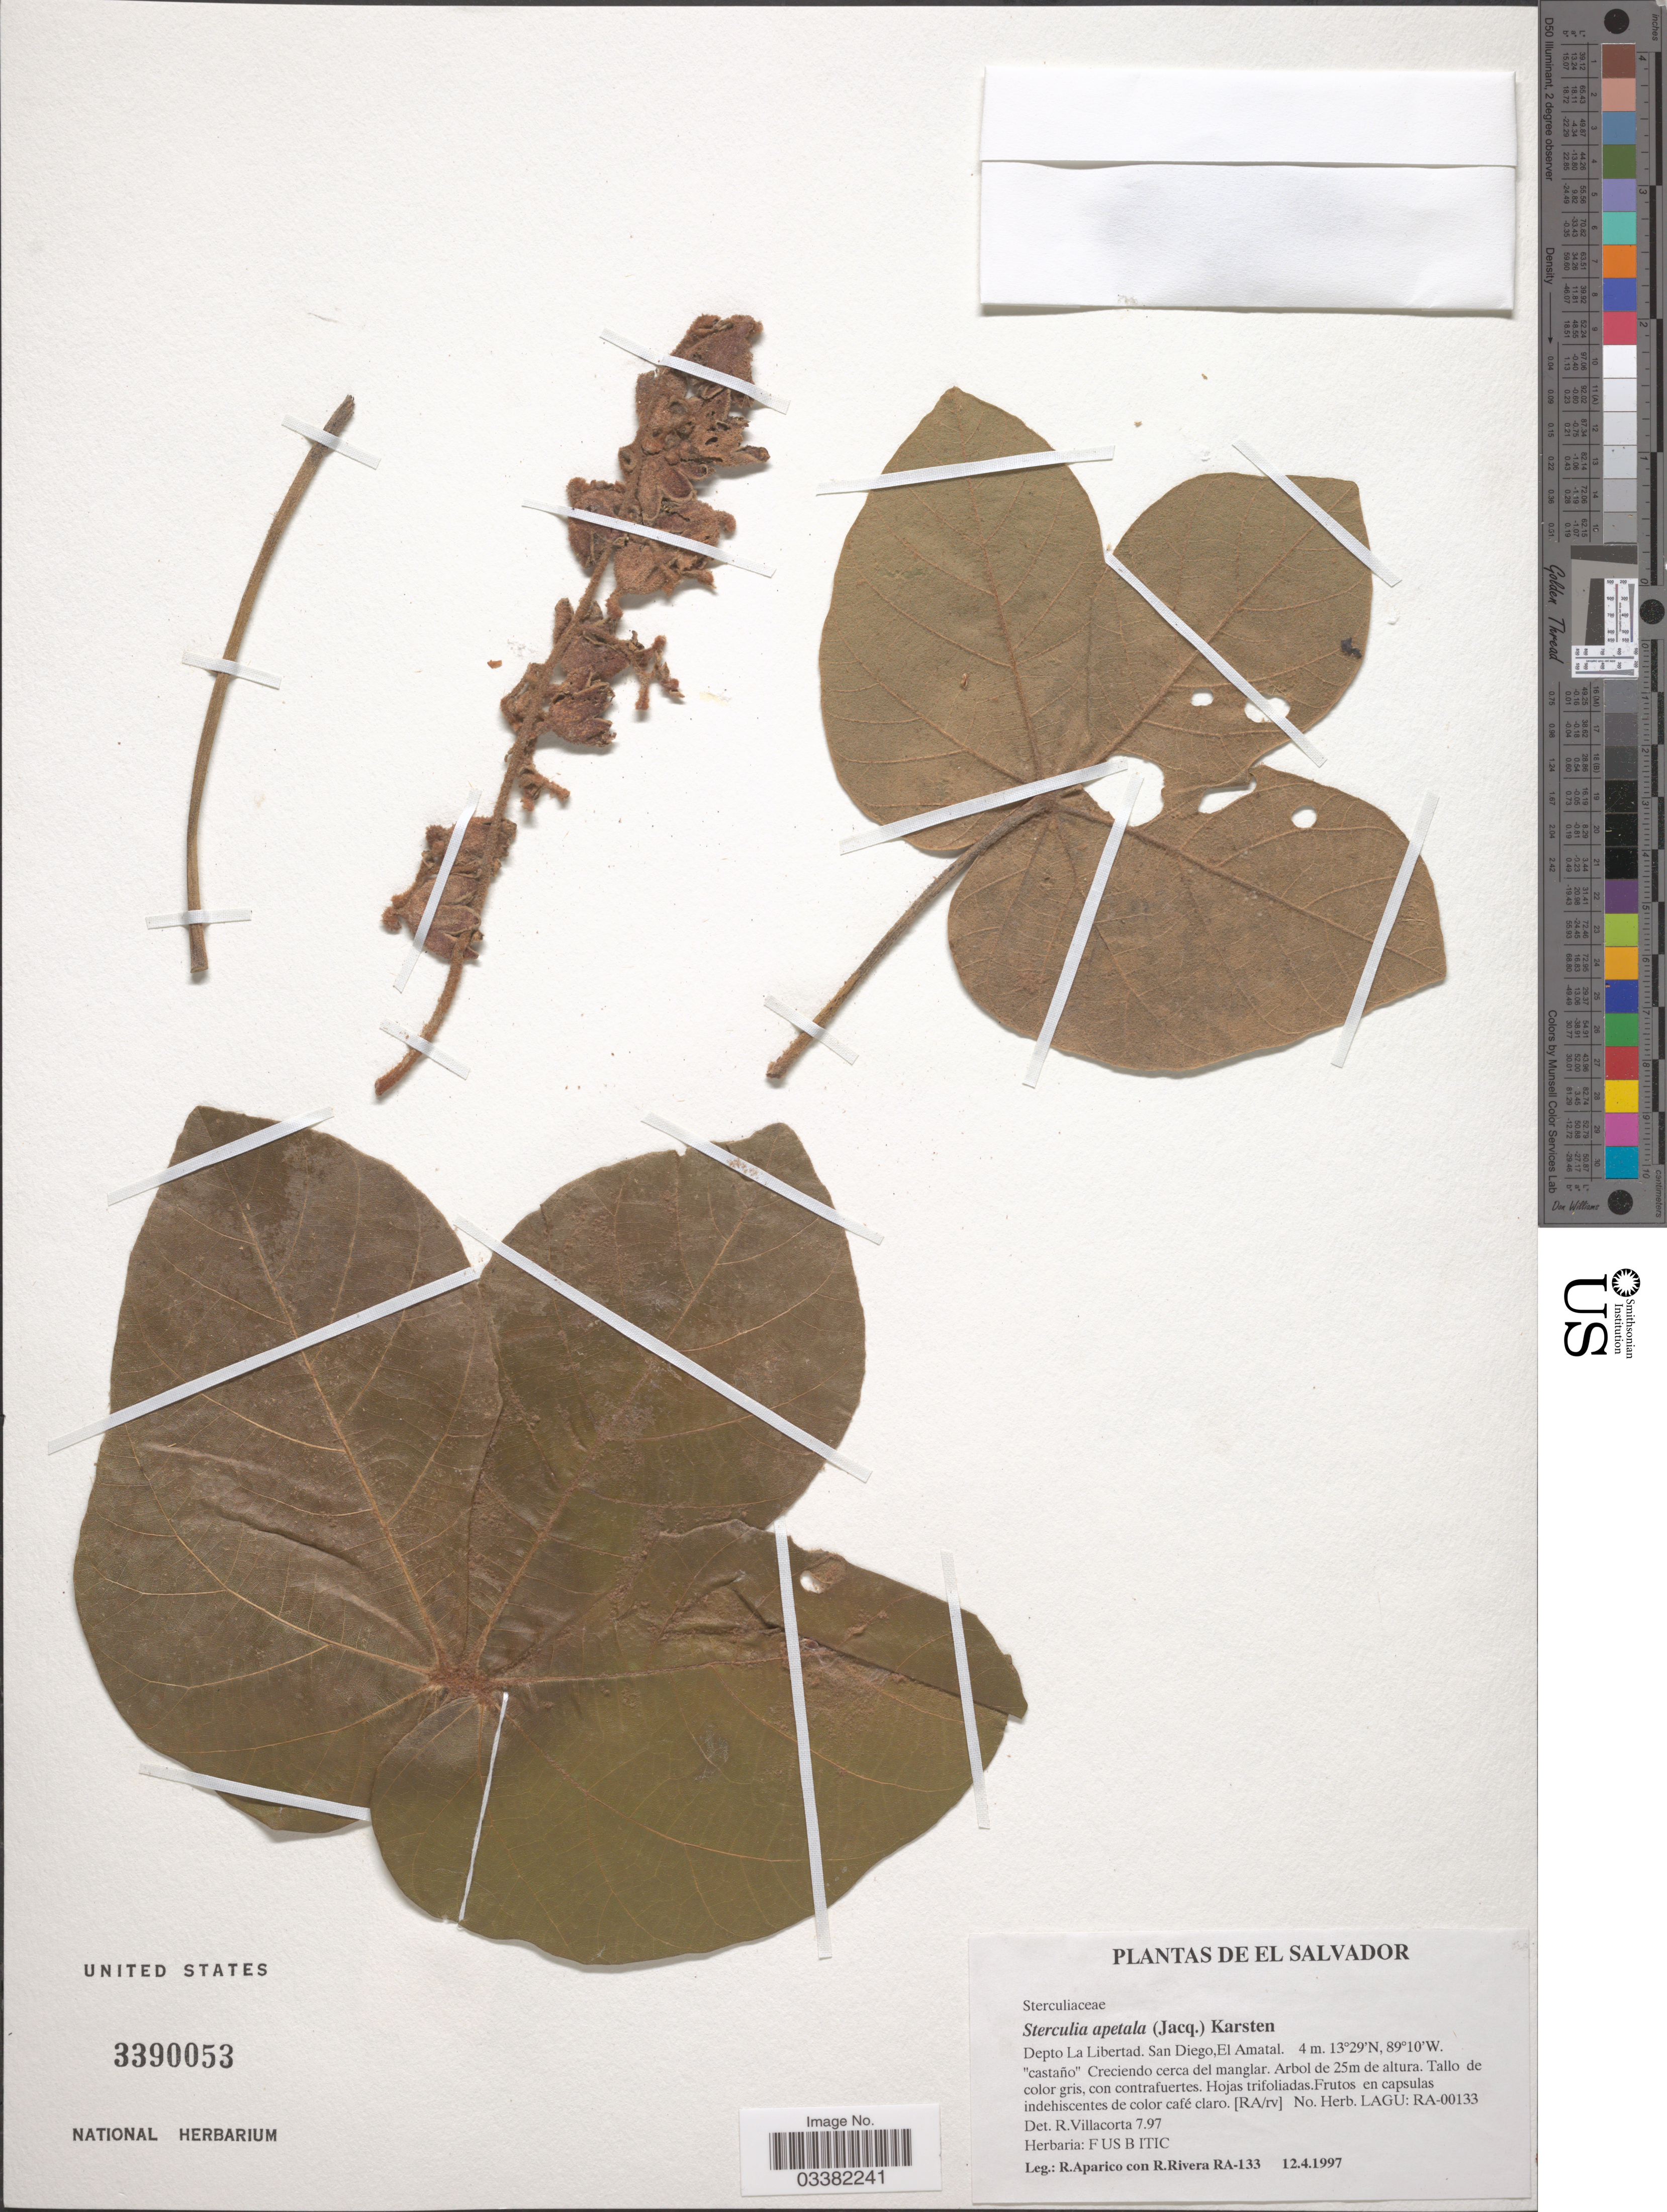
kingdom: Plantae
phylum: Tracheophyta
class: Magnoliopsida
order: Malvales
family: Malvaceae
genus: Sterculia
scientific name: Sterculia apetala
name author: (Jacq.) H. Karst.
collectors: R. Aparicio & R. Rivera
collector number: RA-133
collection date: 1997-04-12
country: El Salvador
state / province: La Libertad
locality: Depto La Libertad. San Diego, El Amatal.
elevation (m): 4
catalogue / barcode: US 3390053